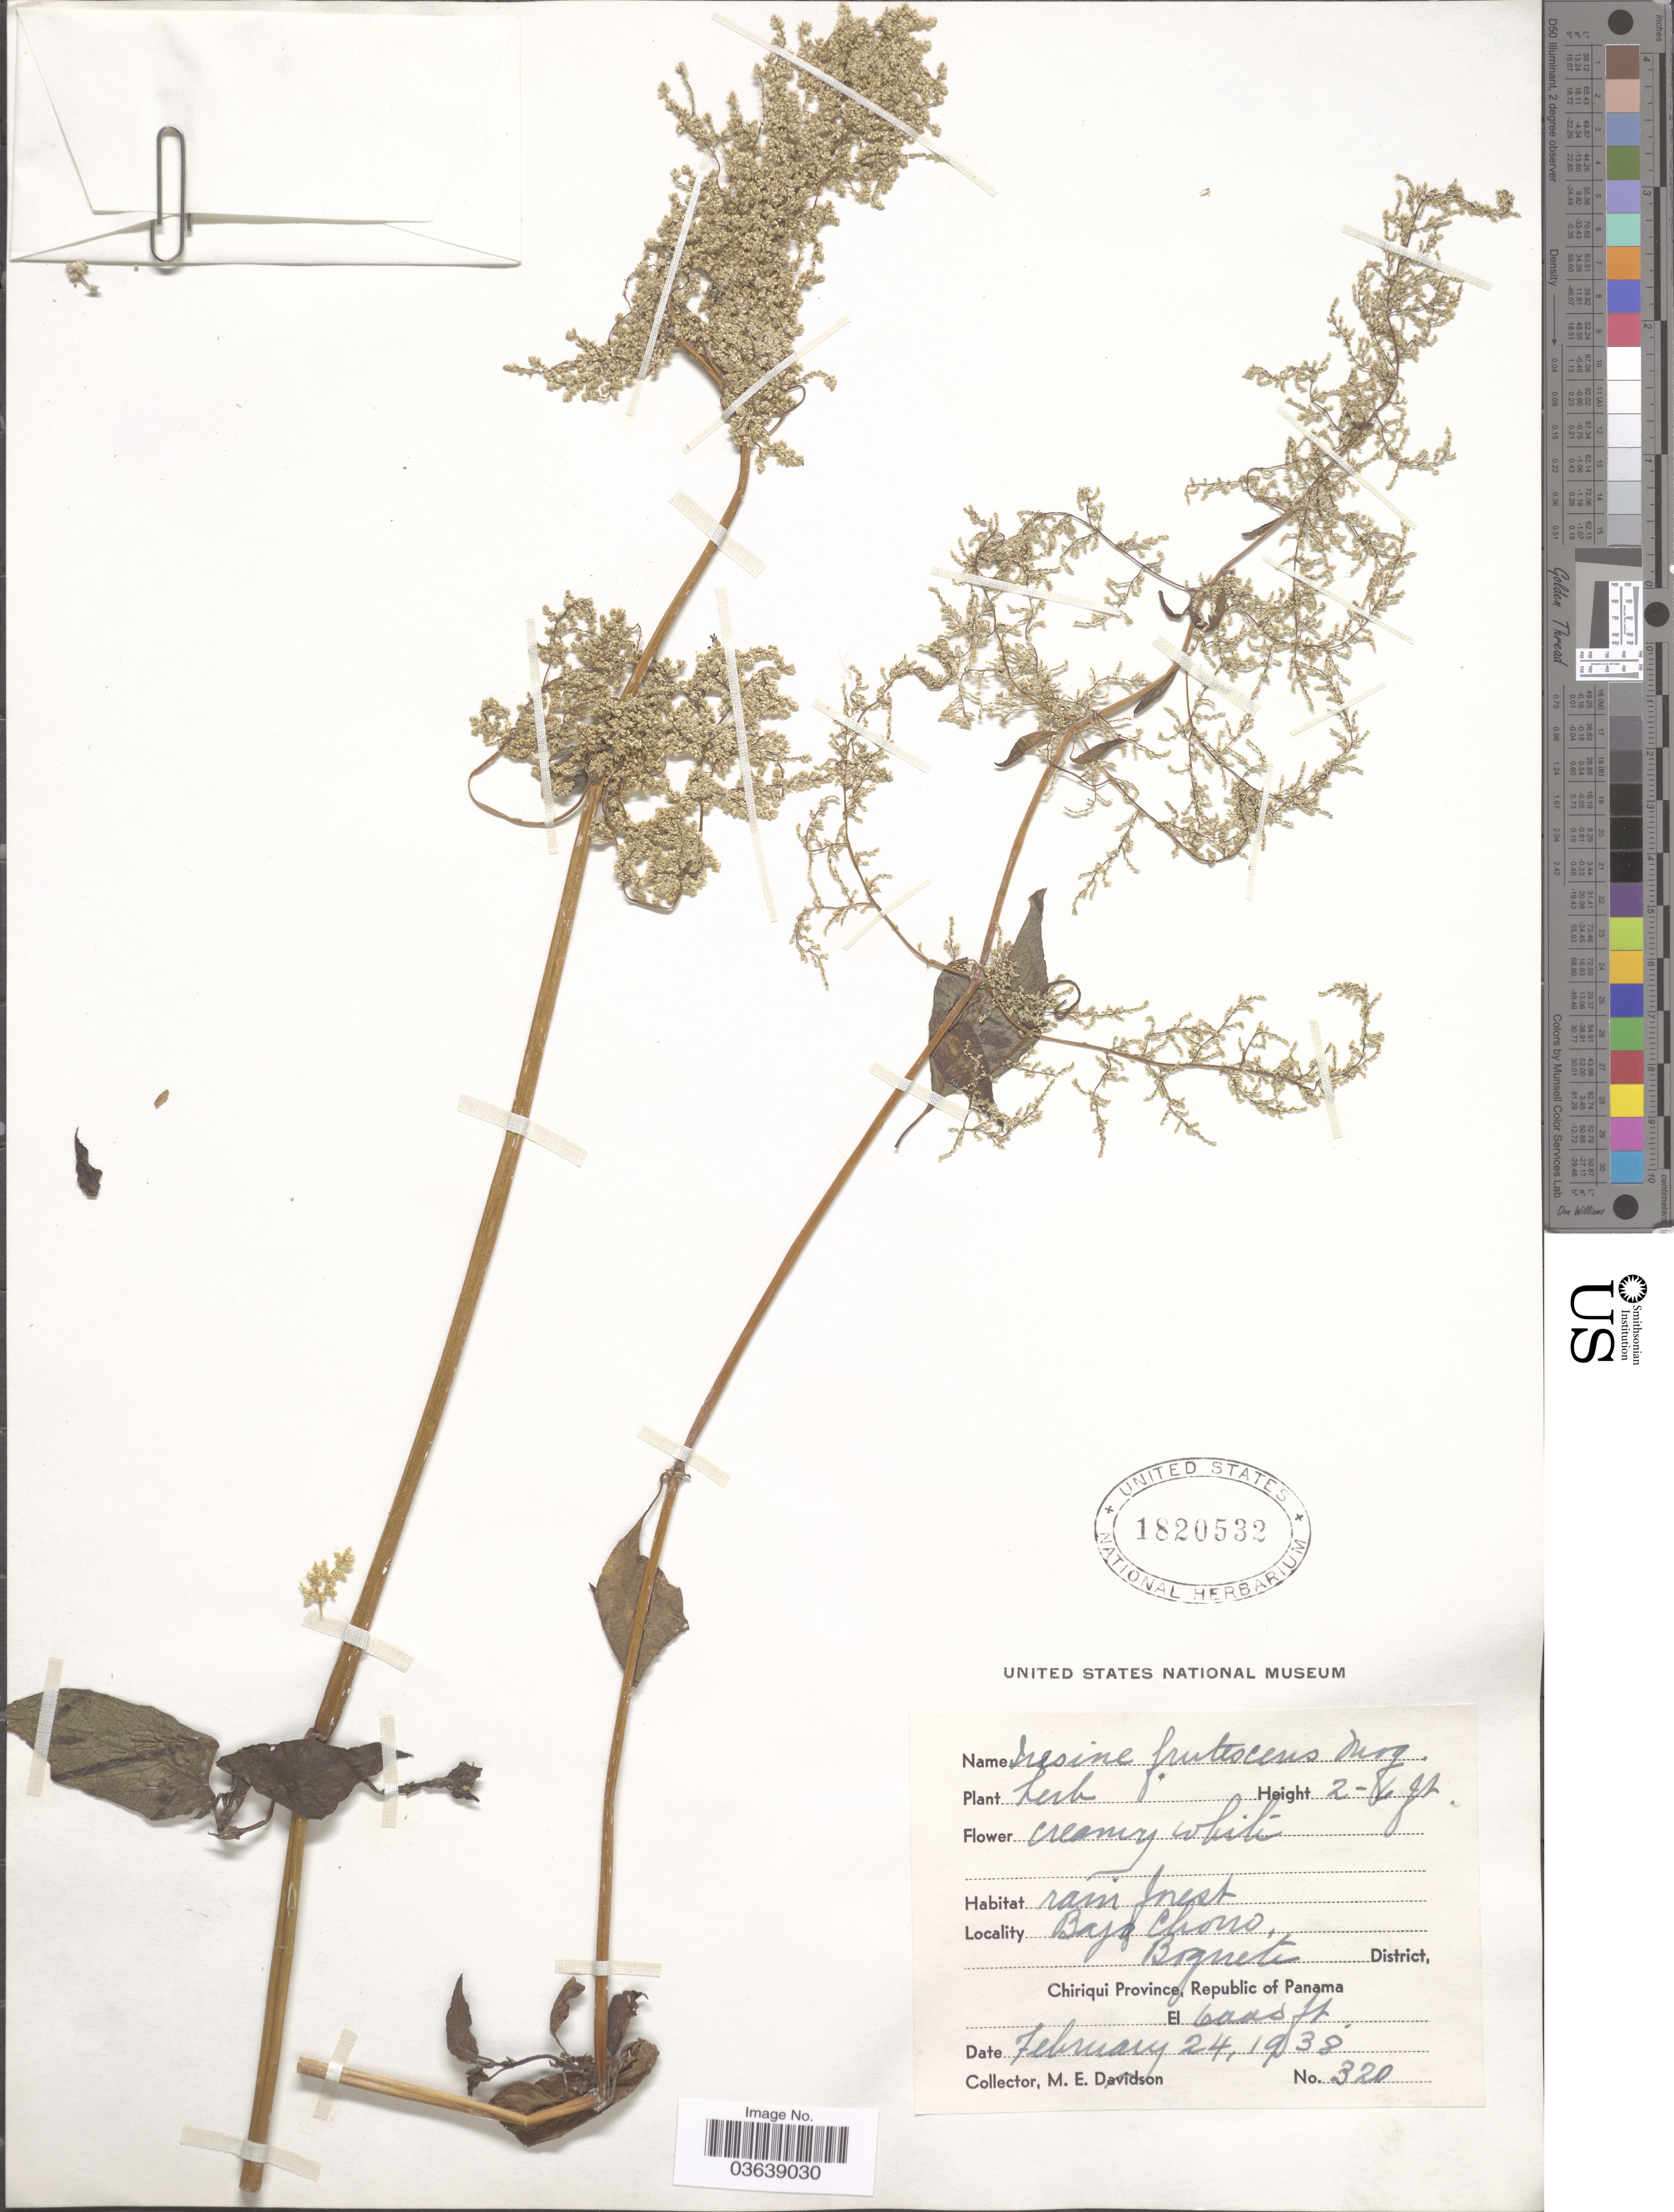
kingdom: Plantae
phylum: Tracheophyta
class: Magnoliopsida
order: Caryophyllales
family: Amaranthaceae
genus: Iresine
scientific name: Iresine frutescens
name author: Moq.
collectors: M. E. Davidson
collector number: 320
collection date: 1938-02-24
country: Panama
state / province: Chiriqui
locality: Bajo Chorro, Boquete District.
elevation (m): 1829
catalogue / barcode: US 1820532